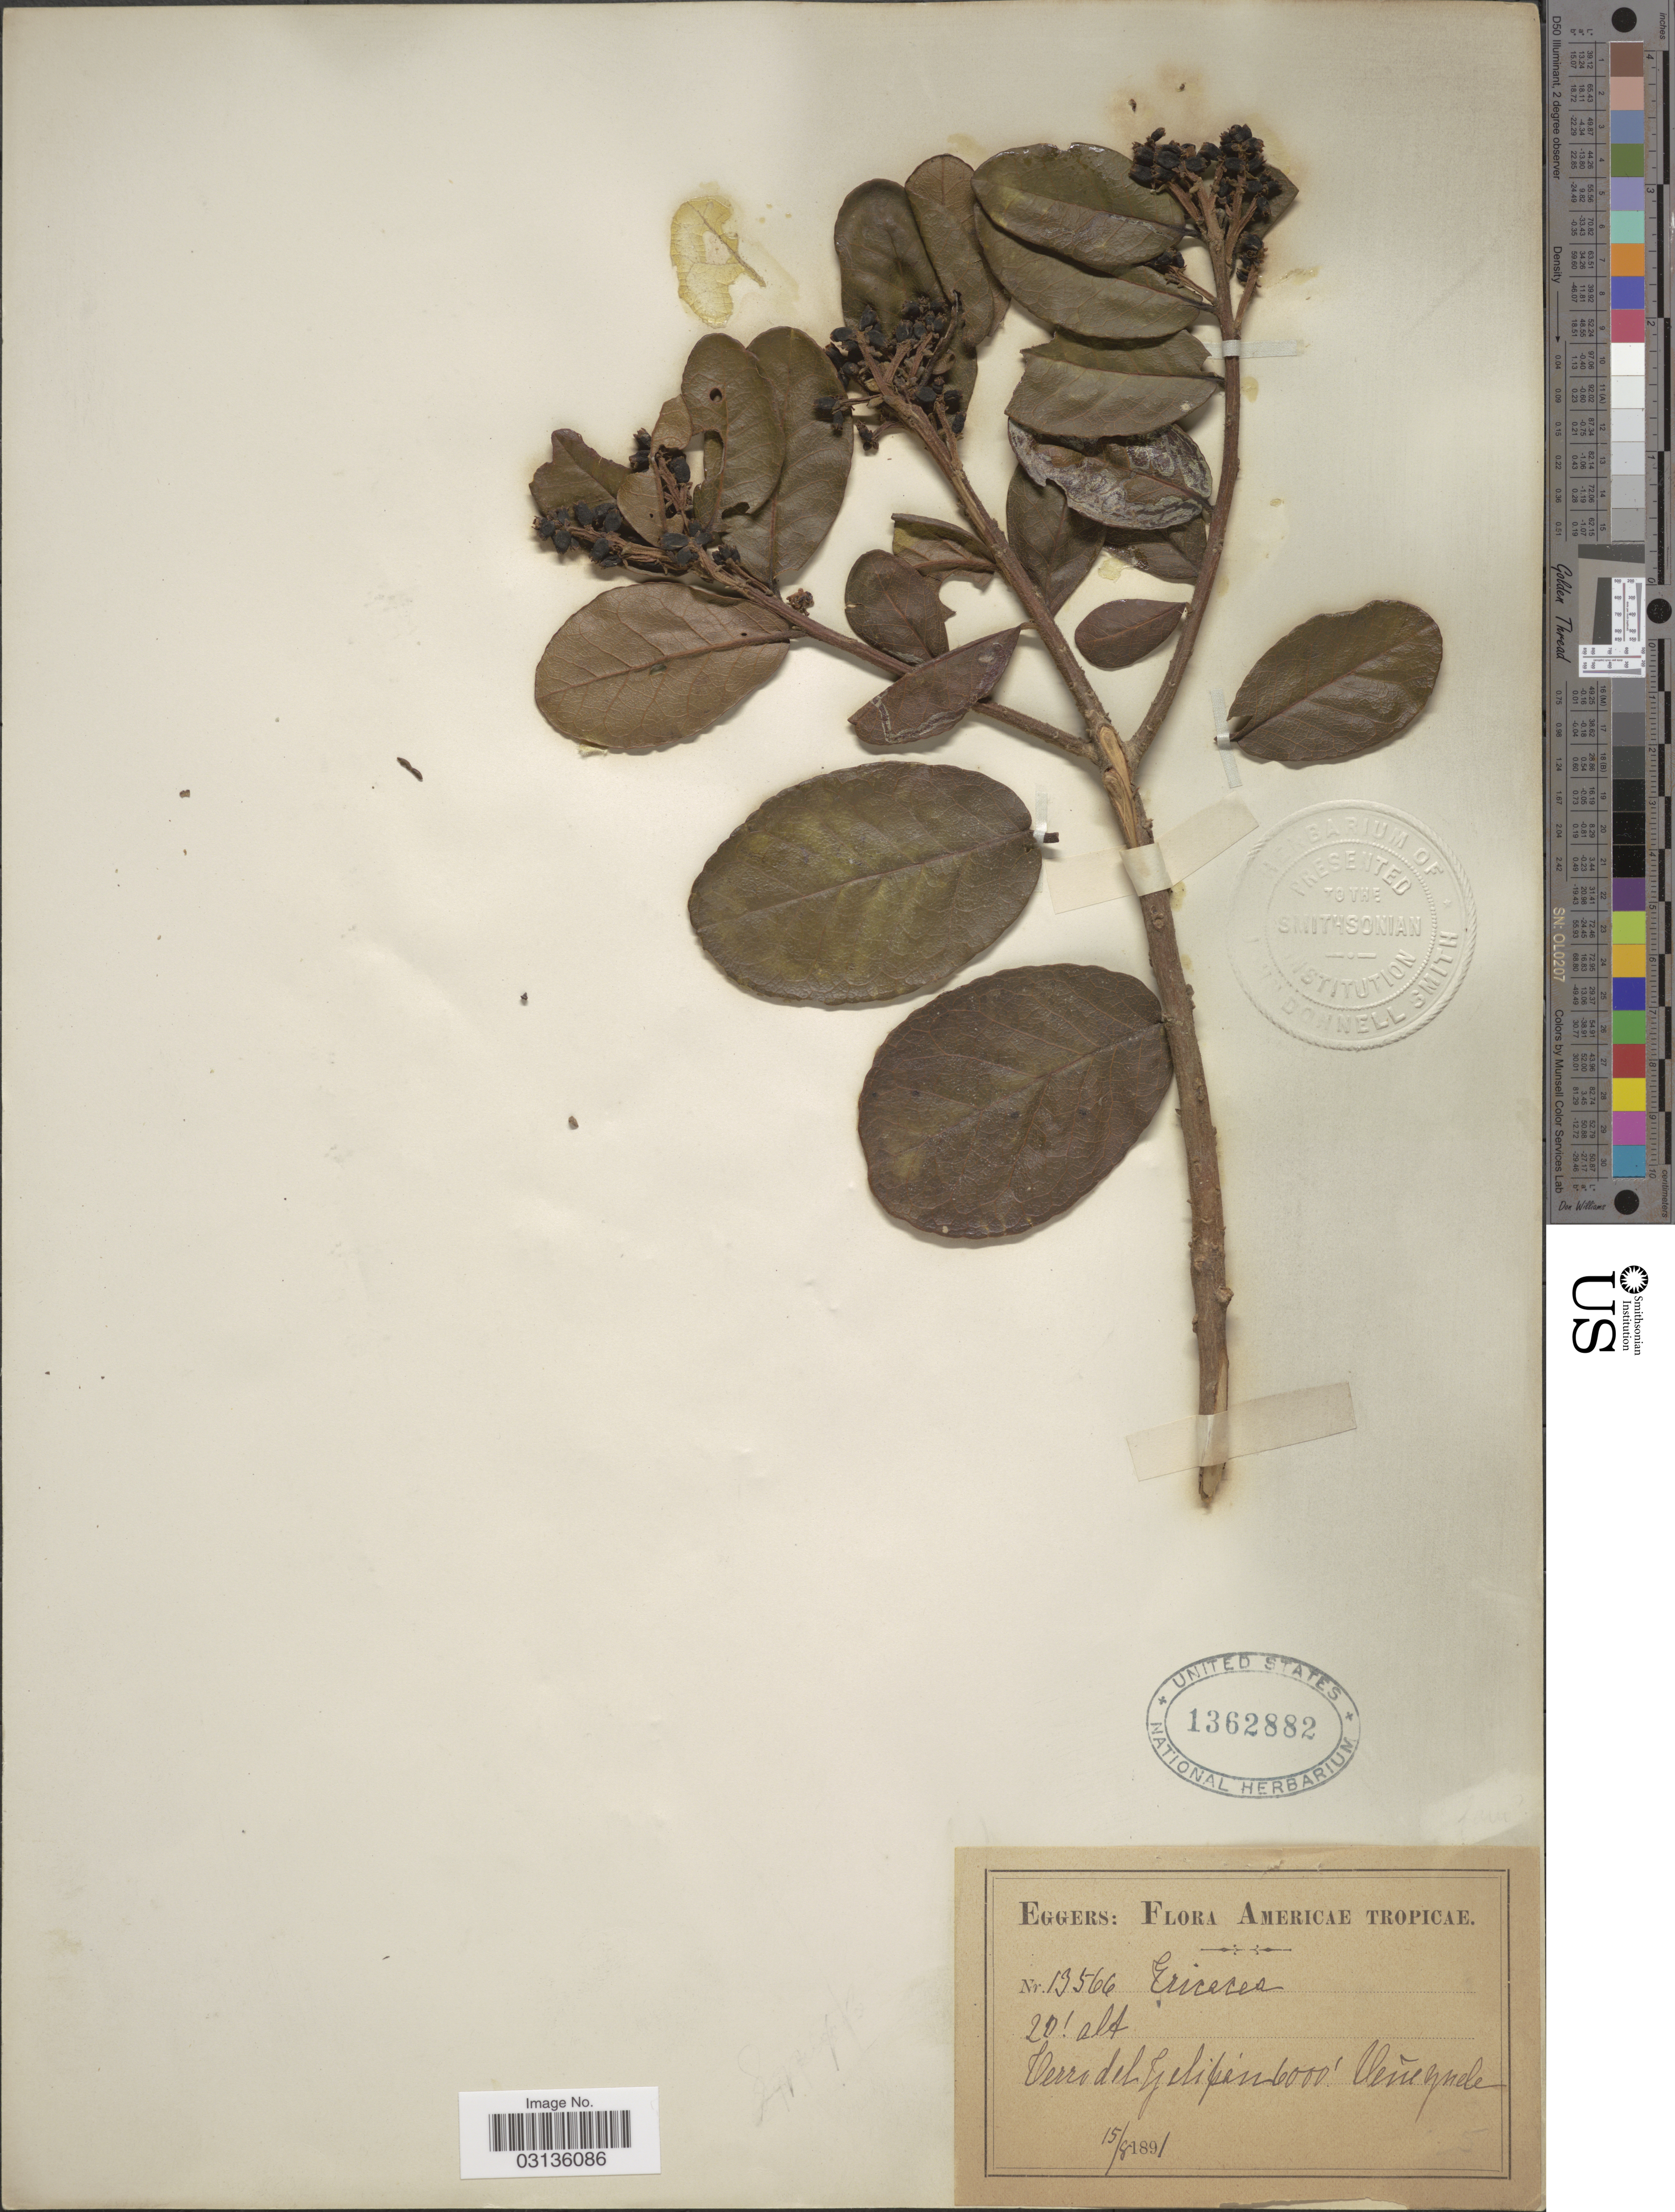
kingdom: Plantae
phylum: Tracheophyta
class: Magnoliopsida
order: Ericales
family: Symplocaceae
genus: Symplocos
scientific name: Symplocos umbellata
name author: Brand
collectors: -. Eggers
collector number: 13566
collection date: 1891-08-15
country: Venezuela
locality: Cerro del Galipan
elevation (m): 1829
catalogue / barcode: US 1362882